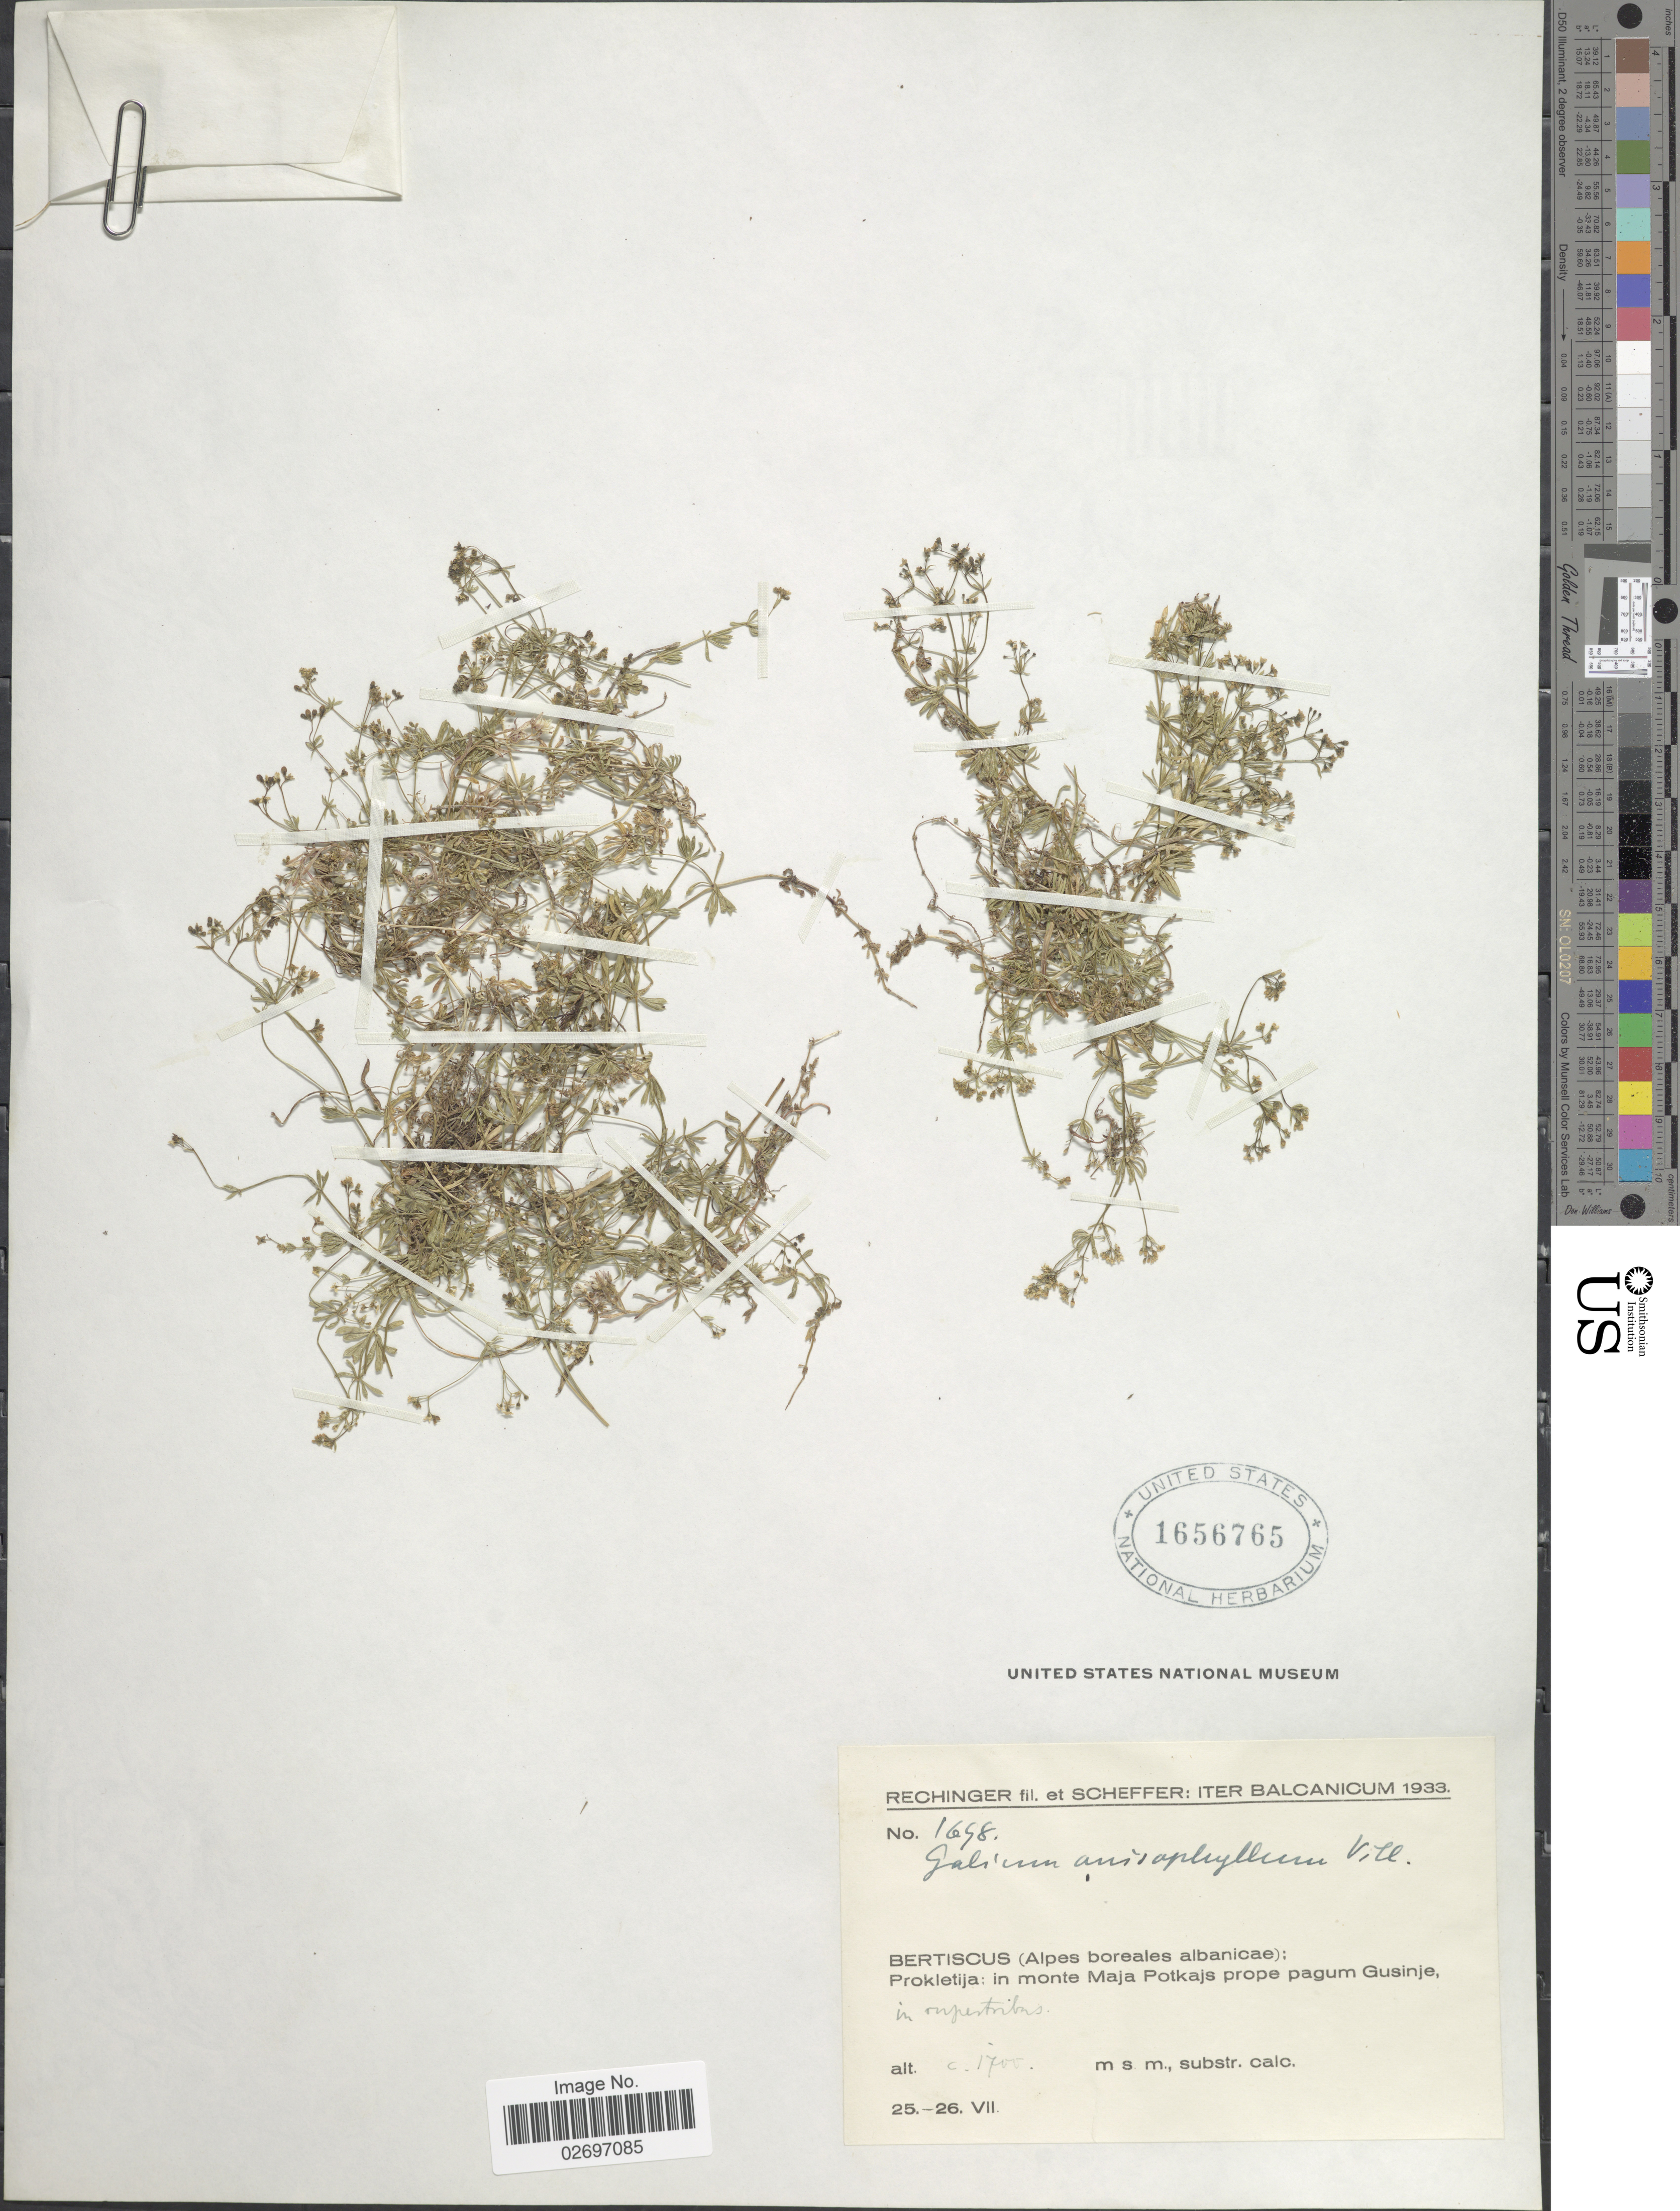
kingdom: Plantae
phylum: Tracheophyta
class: Magnoliopsida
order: Gentianales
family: Rubiaceae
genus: Galium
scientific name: Galium anisophyllum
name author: Vill.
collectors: -- Rechinger & Scheffer, --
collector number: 1698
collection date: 1933-07-25/1933-07-26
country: Albania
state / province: Shkoder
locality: Balcanicum, Bertiscus (Alpes boreales albanicae); Prokletija: in monte Maja Potkajs oprpe pagum Gusinje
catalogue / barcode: US 1656765